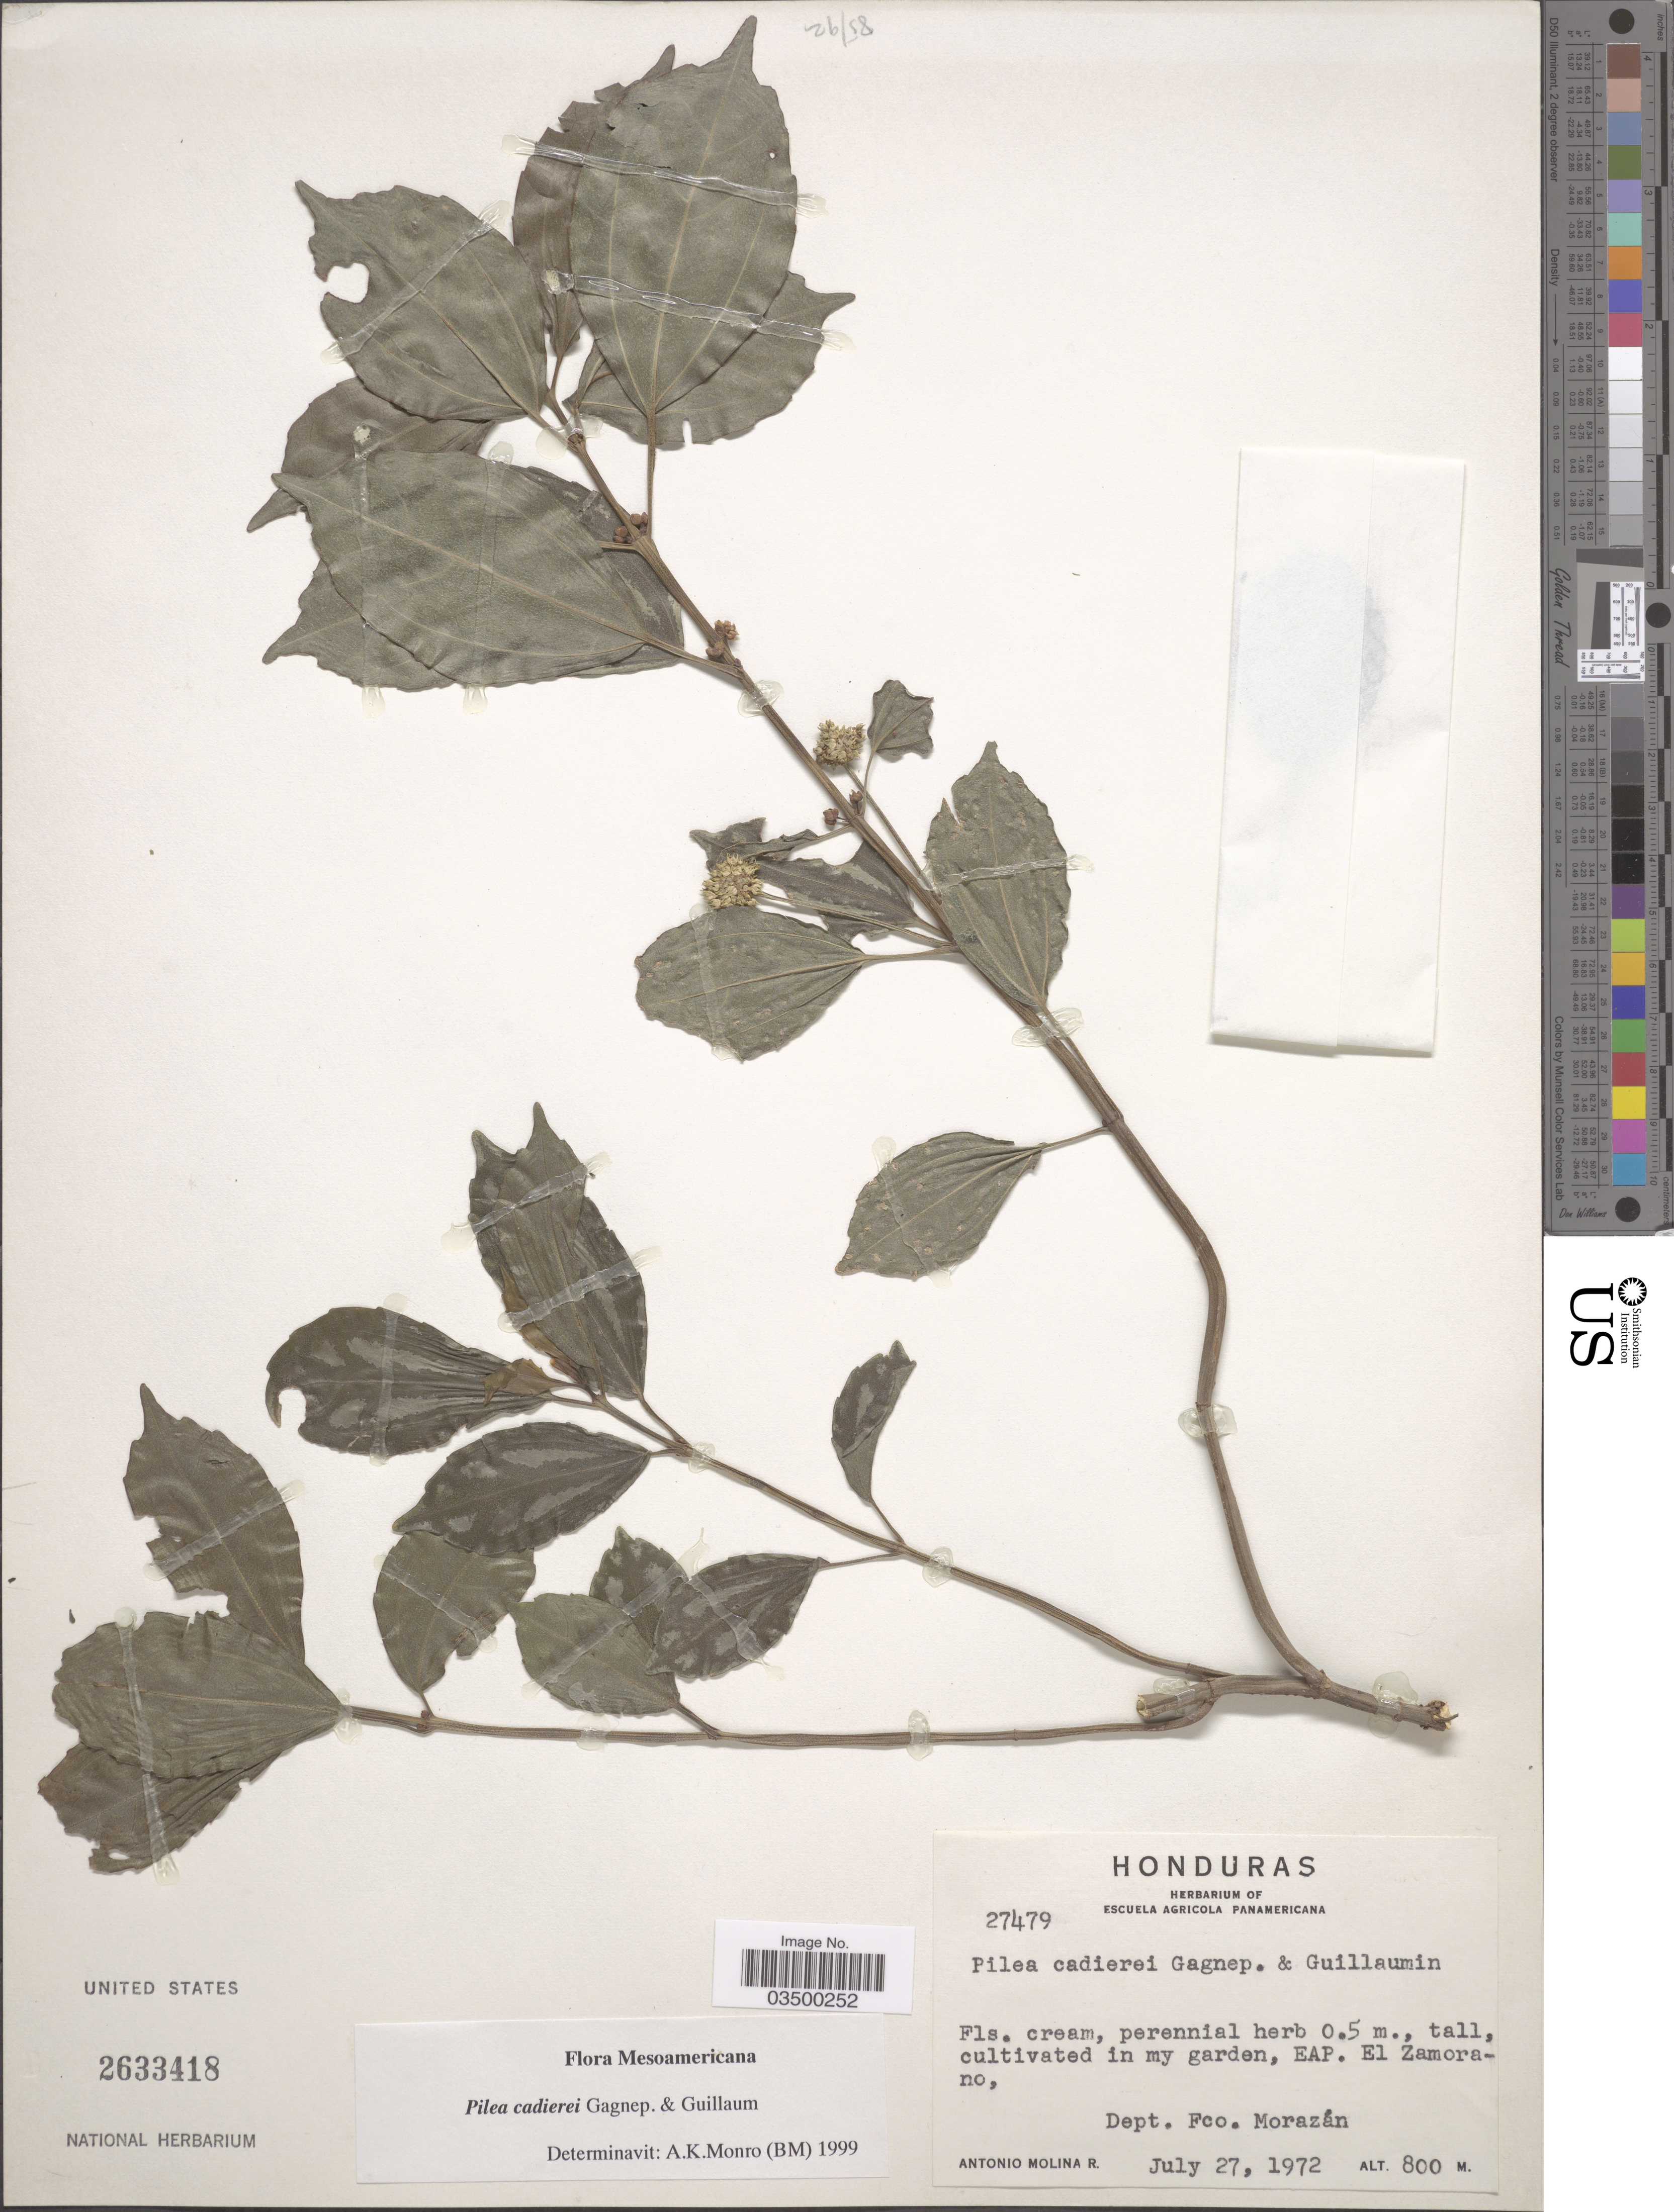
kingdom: Plantae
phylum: Tracheophyta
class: Magnoliopsida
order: Rosales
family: Urticaceae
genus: Pilea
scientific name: Pilea cadierei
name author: Gagnep. & Guillaumin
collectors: A. Molina R.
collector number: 27479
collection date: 1972-07-27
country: Honduras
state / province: Fco. Morazán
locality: EAP. El Zamorano, Dept. Fco. Morazán.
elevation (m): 800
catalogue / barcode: US 2633418